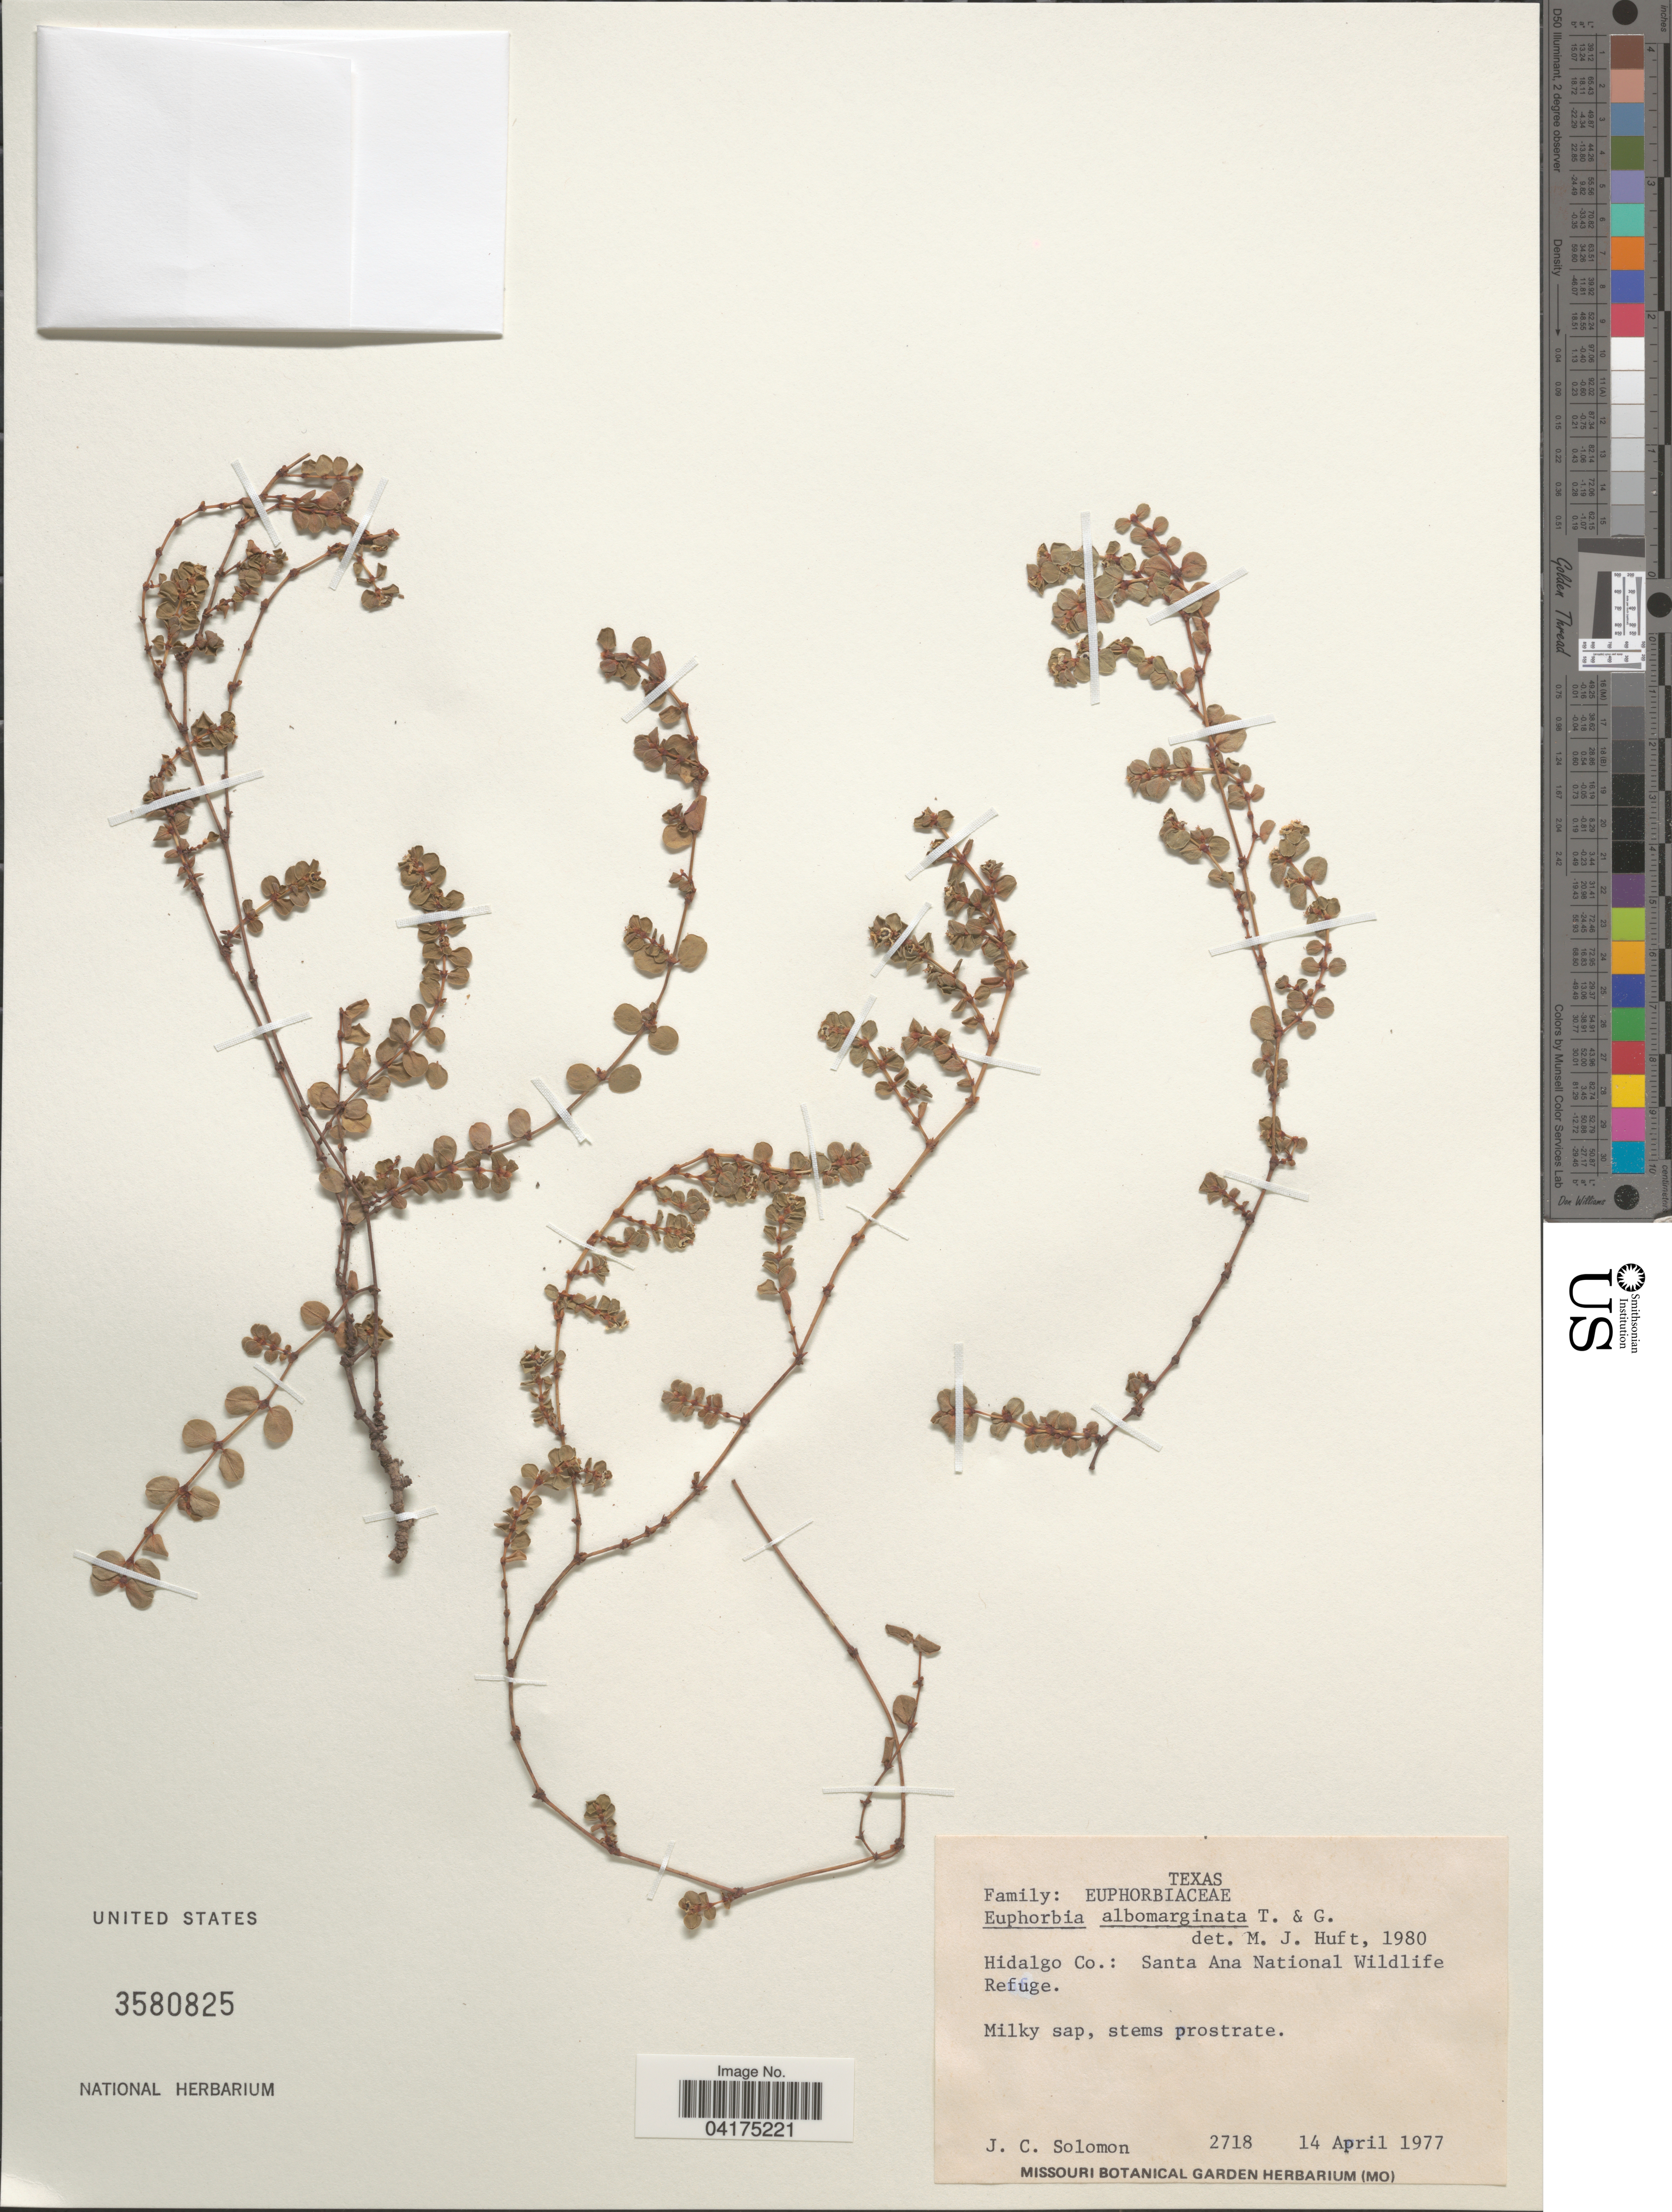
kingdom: Plantae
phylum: Tracheophyta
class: Magnoliopsida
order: Malpighiales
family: Euphorbiaceae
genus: Euphorbia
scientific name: Euphorbia albomarginata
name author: Torr. & A. Gray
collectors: J. C. Solomon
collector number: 2718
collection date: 1977-04-14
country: United States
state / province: Texas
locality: Hidalgo Co.: Santa Ana National Wildlife Refuge.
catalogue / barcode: US 3580825